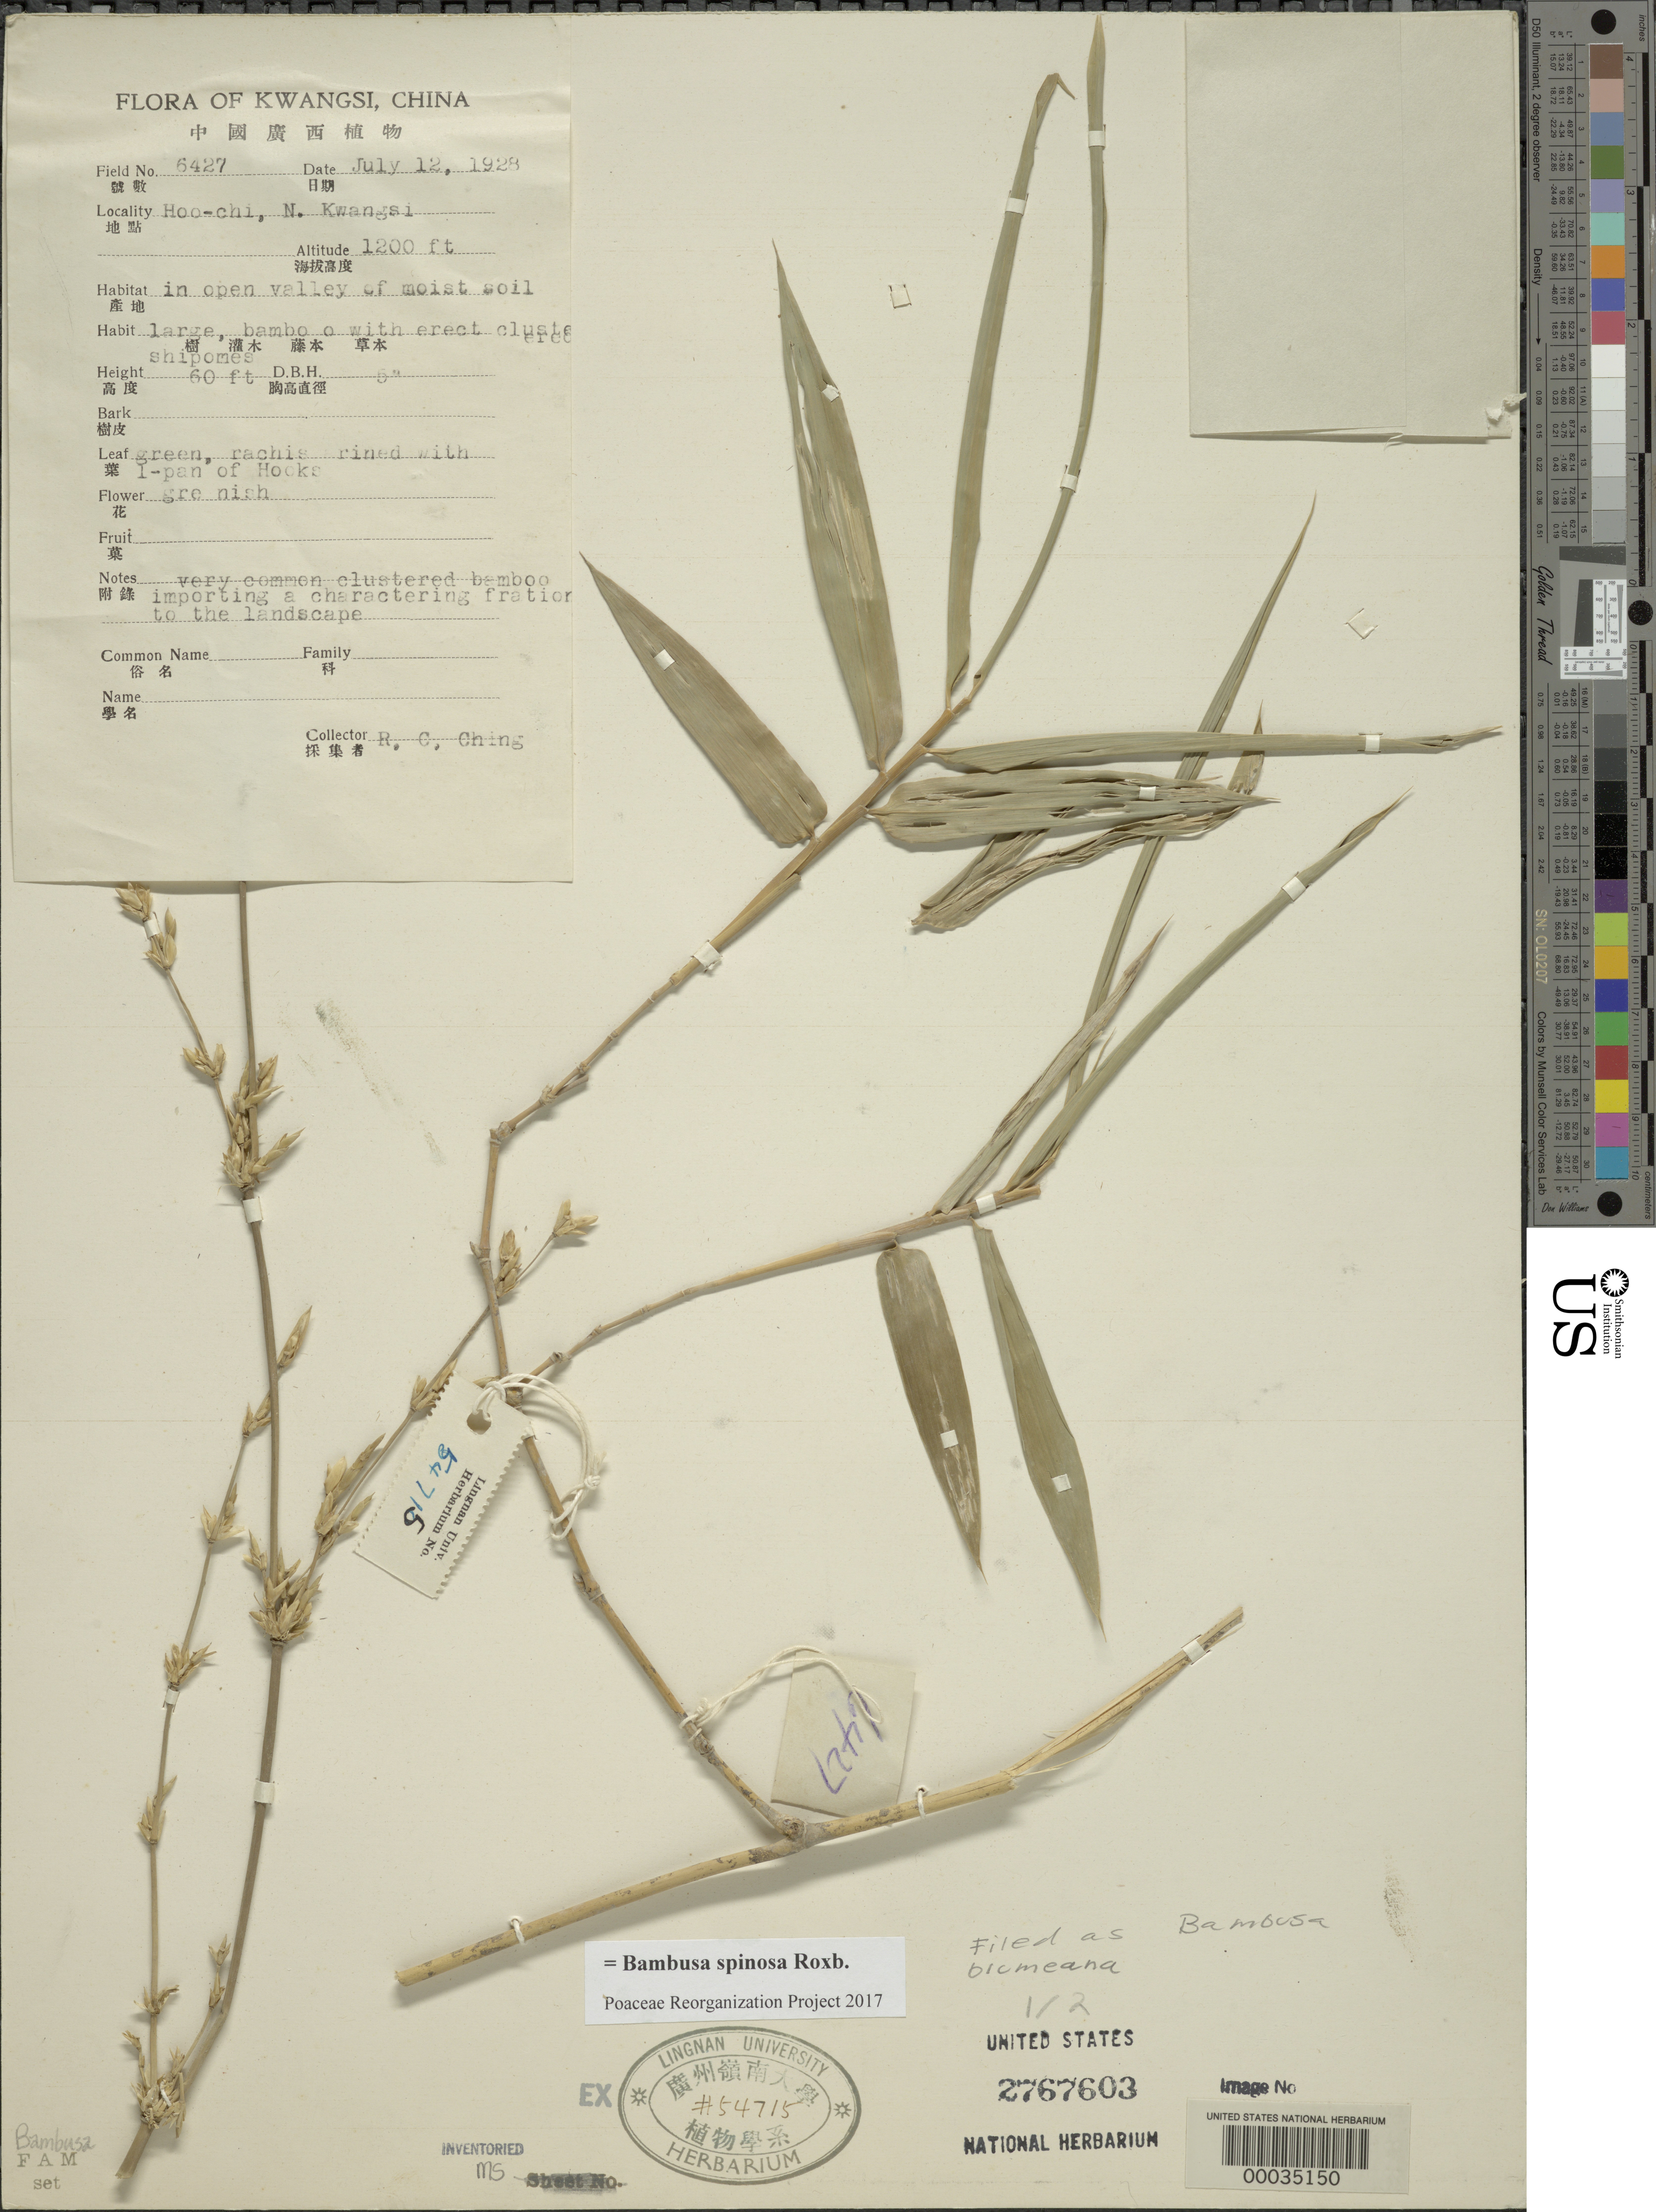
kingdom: Plantae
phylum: Tracheophyta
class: Liliopsida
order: Poales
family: Poaceae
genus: Bambusa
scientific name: Bambusa spinosa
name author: Roxb.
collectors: R. C. Ching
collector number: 6427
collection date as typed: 12 Jul 1928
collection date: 1928-07-12,1928-07-13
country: China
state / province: Jiangxi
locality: Hoo-chi, N. Kwangsi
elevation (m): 366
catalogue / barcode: US 2767603